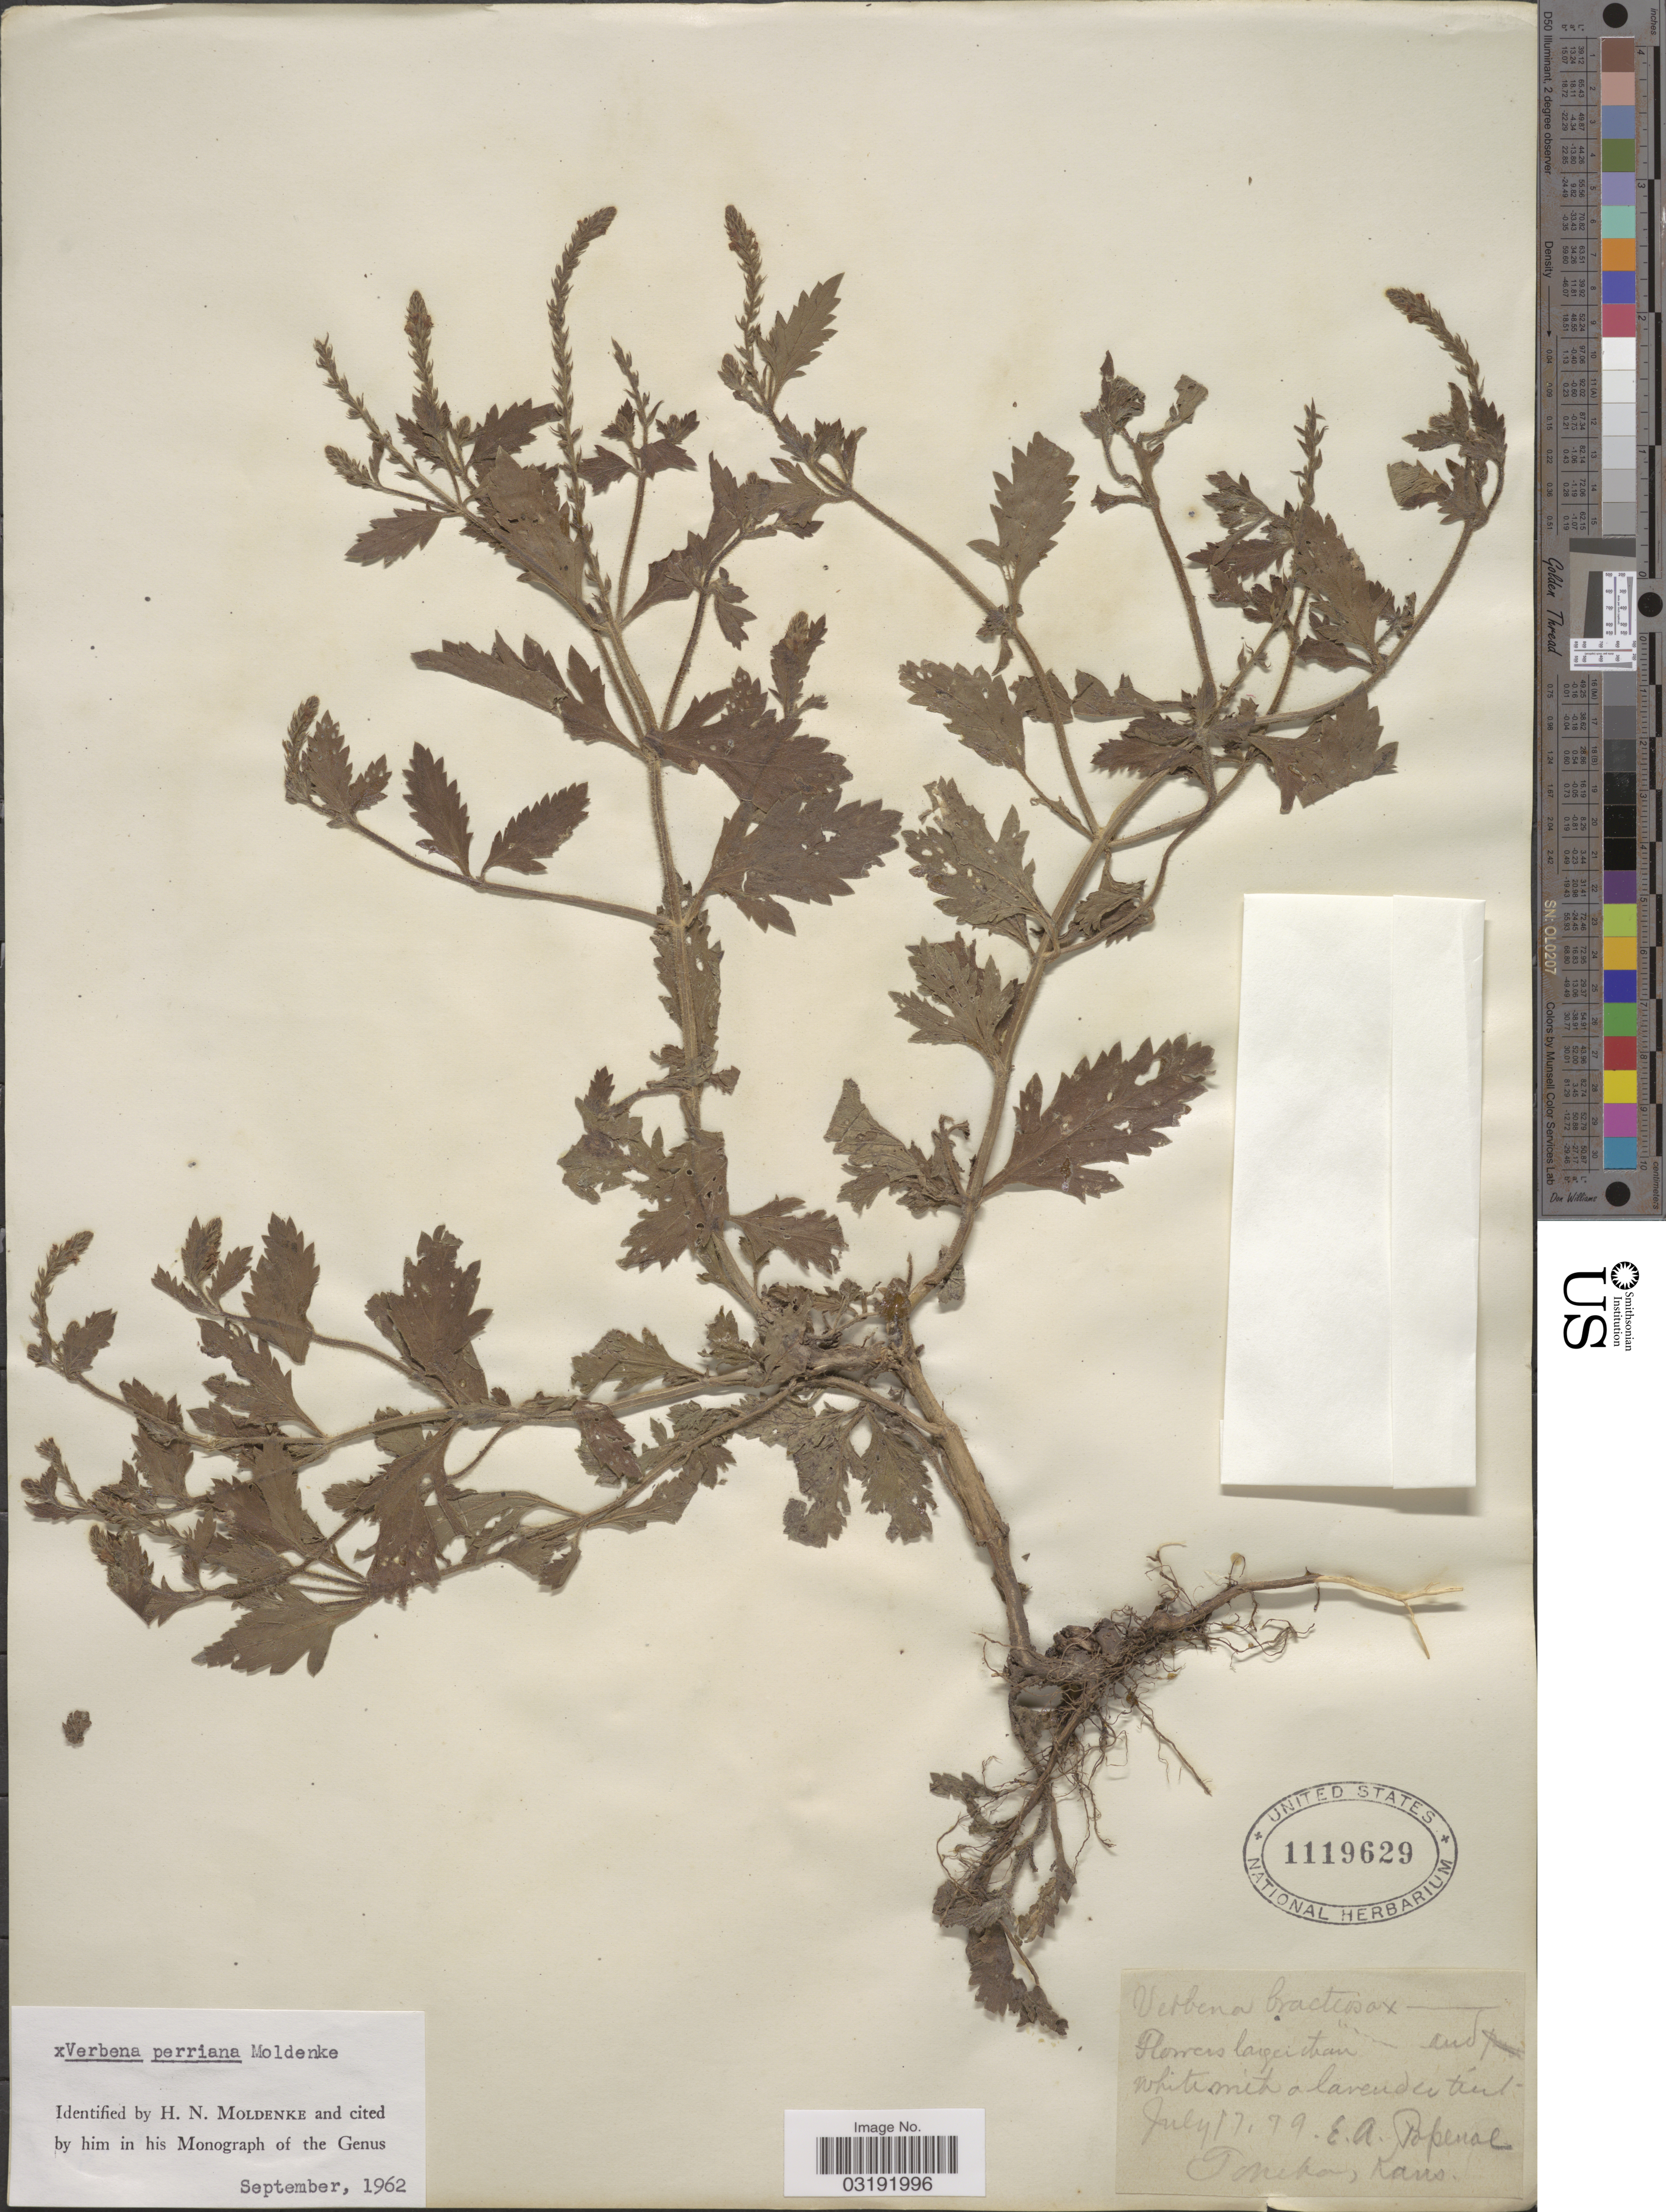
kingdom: Plantae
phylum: Tracheophyta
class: Magnoliopsida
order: Lamiales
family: Verbenaceae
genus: Verbena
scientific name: Verbena perriana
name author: Moldenke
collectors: E. A. Popenoe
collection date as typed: Transcribed d/m/y: 17/7/79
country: United States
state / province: Kansas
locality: Topeka.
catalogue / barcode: US 1119629